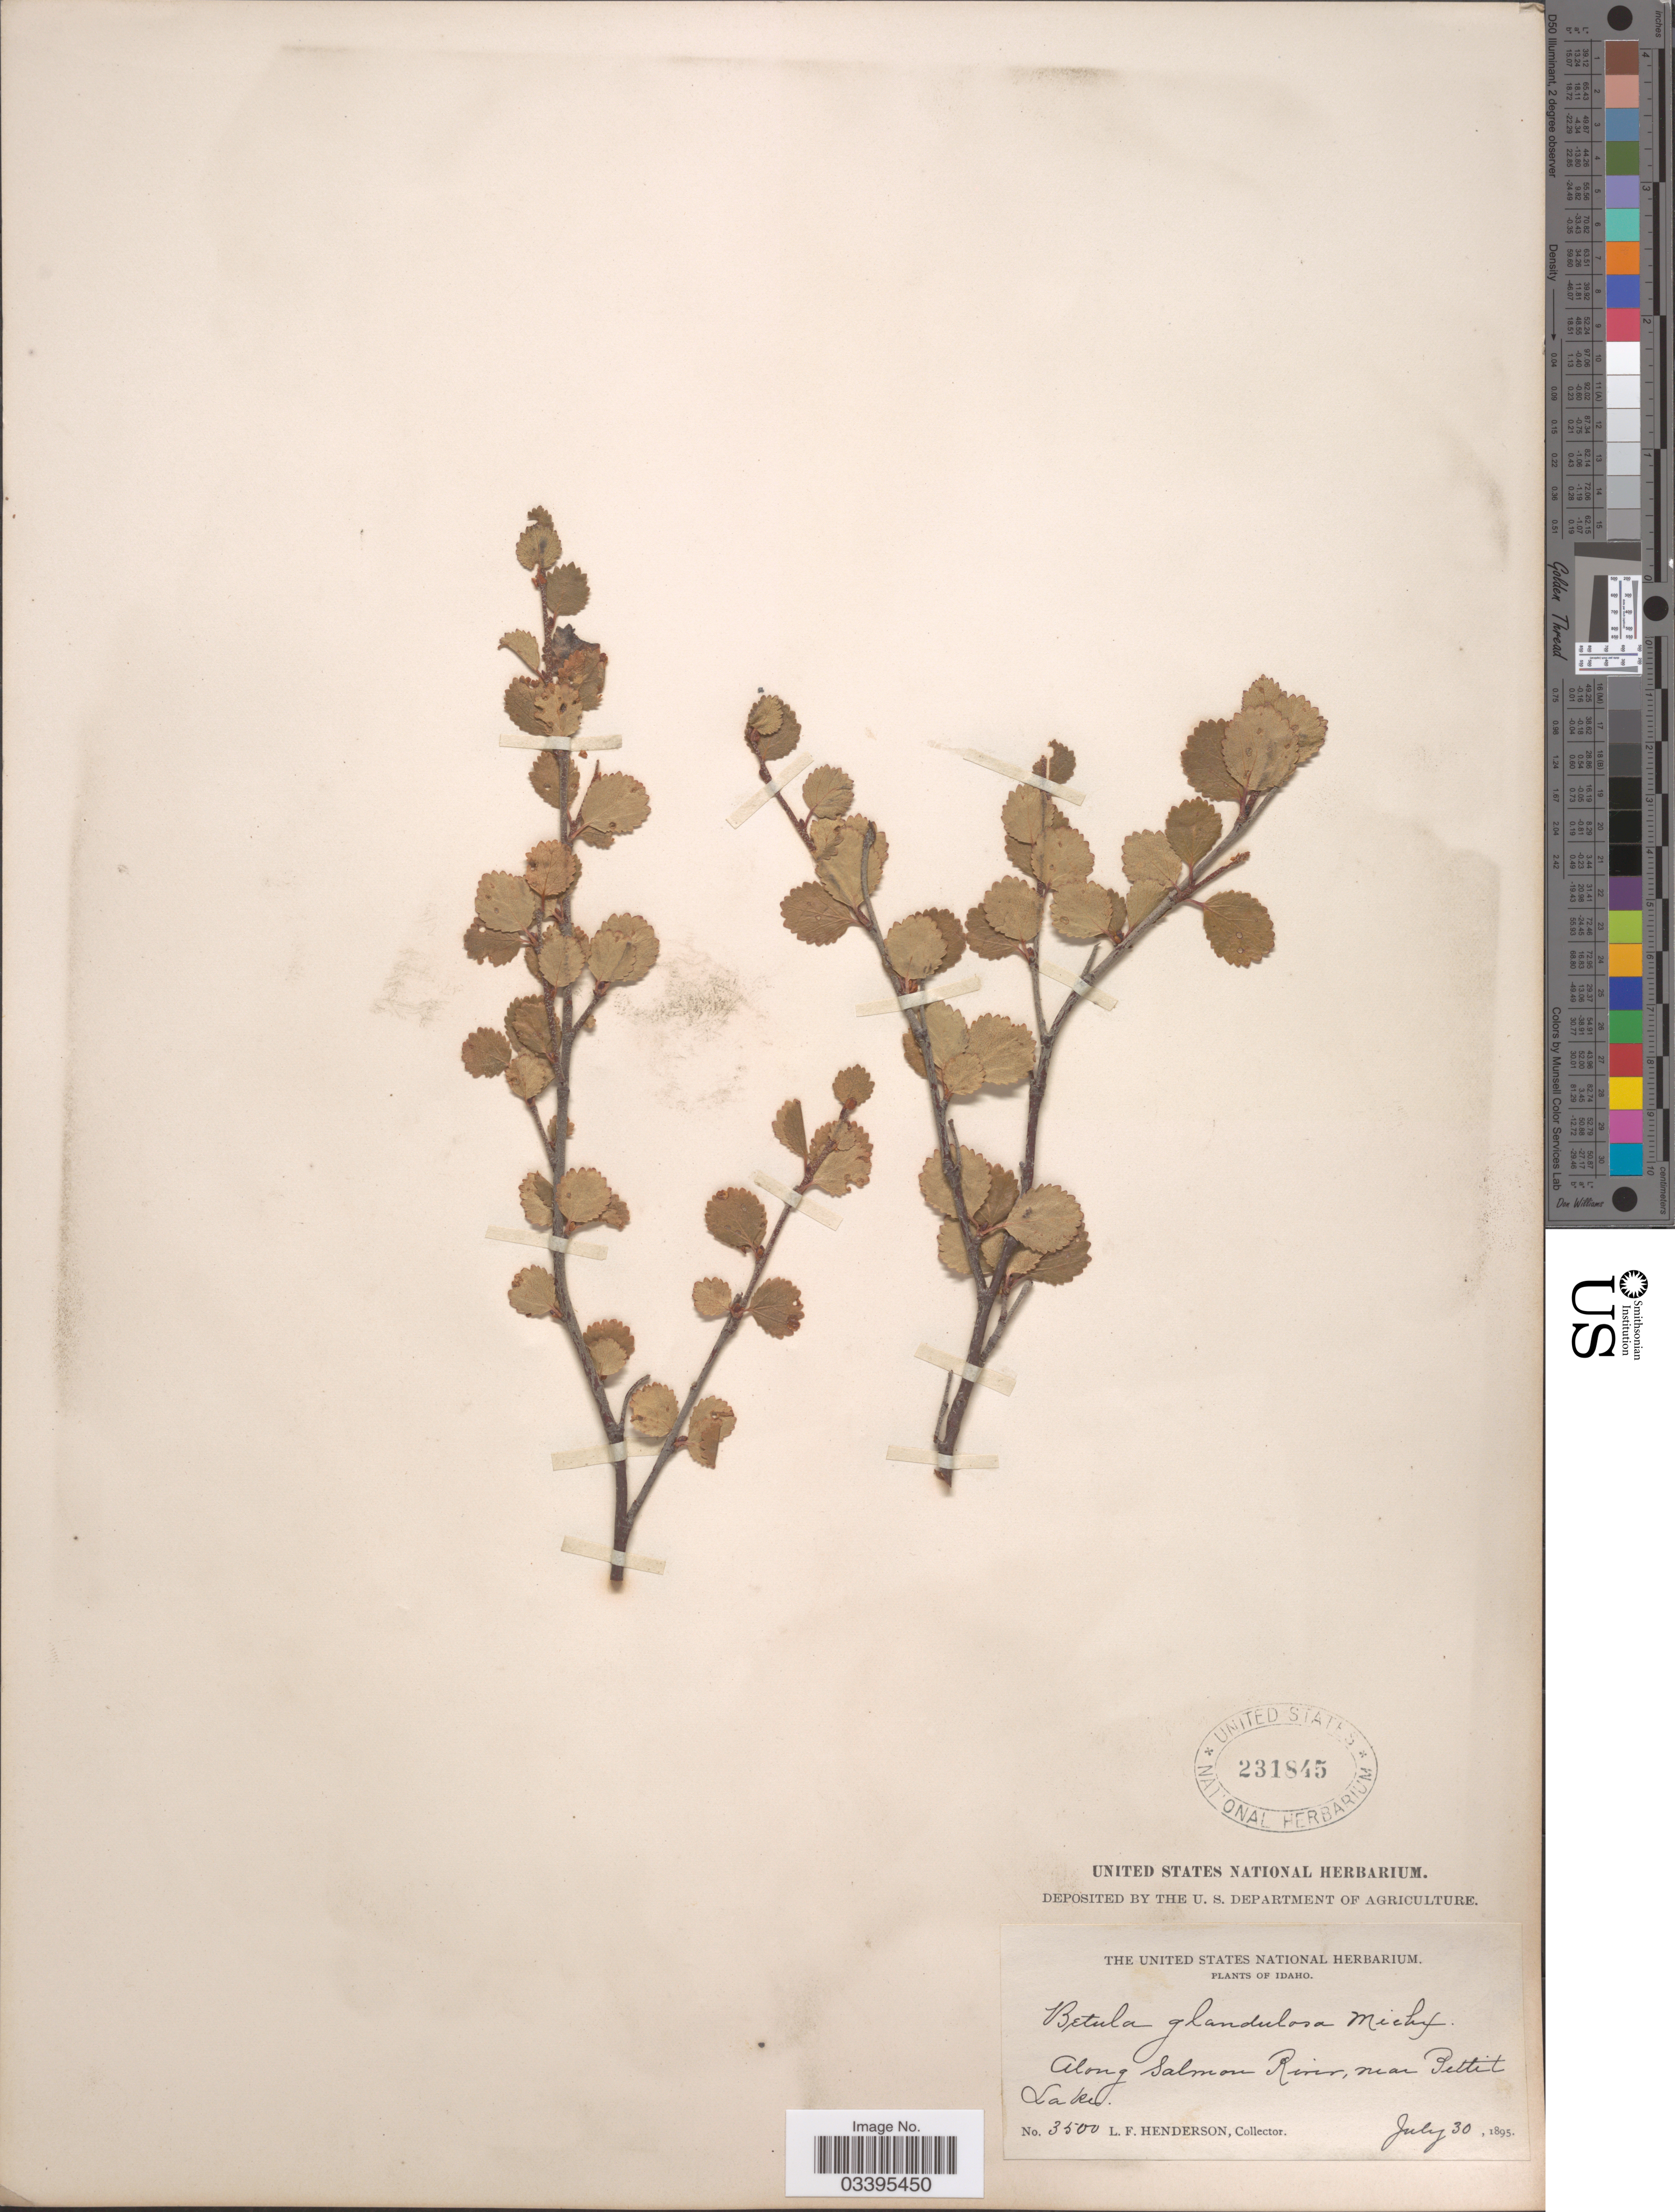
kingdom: Plantae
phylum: Tracheophyta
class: Magnoliopsida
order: Fagales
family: Betulaceae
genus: Betula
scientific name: Betula glandulosa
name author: Michx.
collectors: L. Henderson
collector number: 3500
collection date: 1895-07-30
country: United States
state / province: Idaho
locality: Along Salmon River, near Pettit Lake.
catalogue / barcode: US 231845